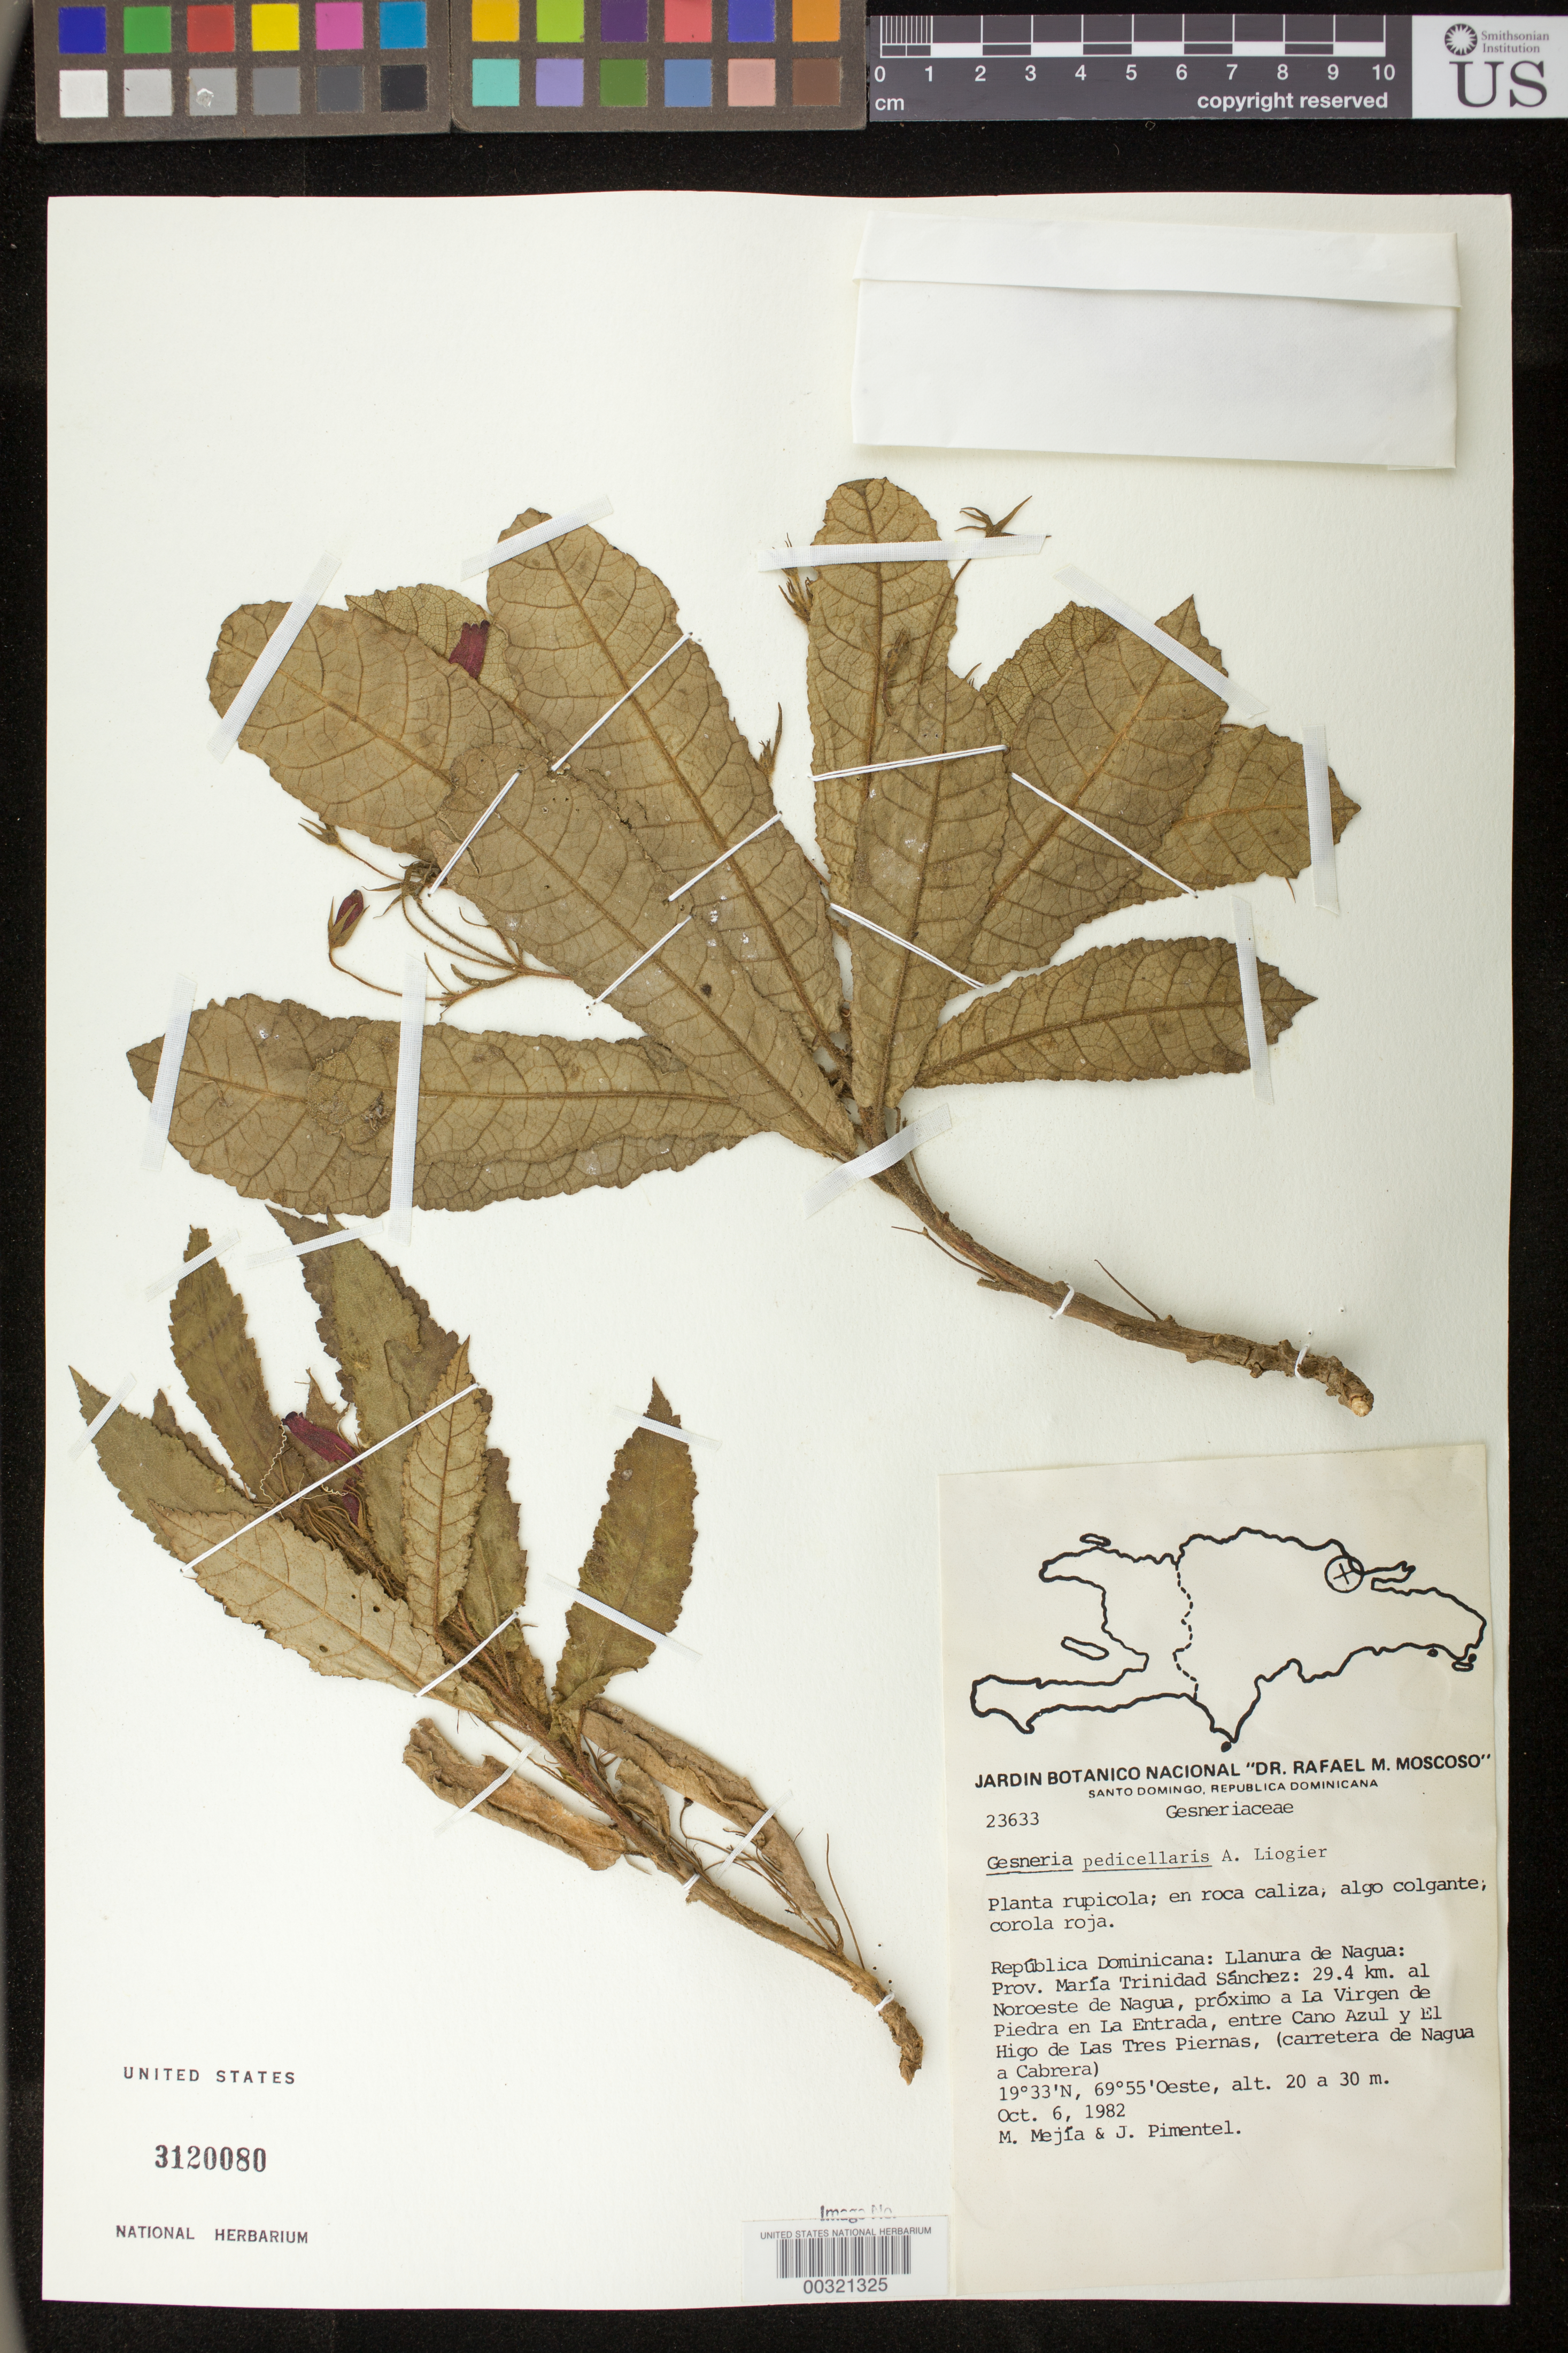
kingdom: Plantae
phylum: Tracheophyta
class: Magnoliopsida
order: Lamiales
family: Gesneriaceae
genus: Gesneria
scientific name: Gesneria pedicellaris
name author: Alain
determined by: Skog, Laurence E.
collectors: M. Mejia & J. Pimentel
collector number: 23633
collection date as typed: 06 Oct 1982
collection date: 1982-10-06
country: Dominican Republic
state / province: María Trinidad Sánchez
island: Hispaniola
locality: Llanura de Nagua: 29.4 km al NW de Nagua, próximo a La Virgen de Piedra en La Entrada, entre Cano Azul y El Higo de Las Très Piernas (carretera de Nagua a Cabrera)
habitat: En roca caliza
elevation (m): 20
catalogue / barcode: US 3120080